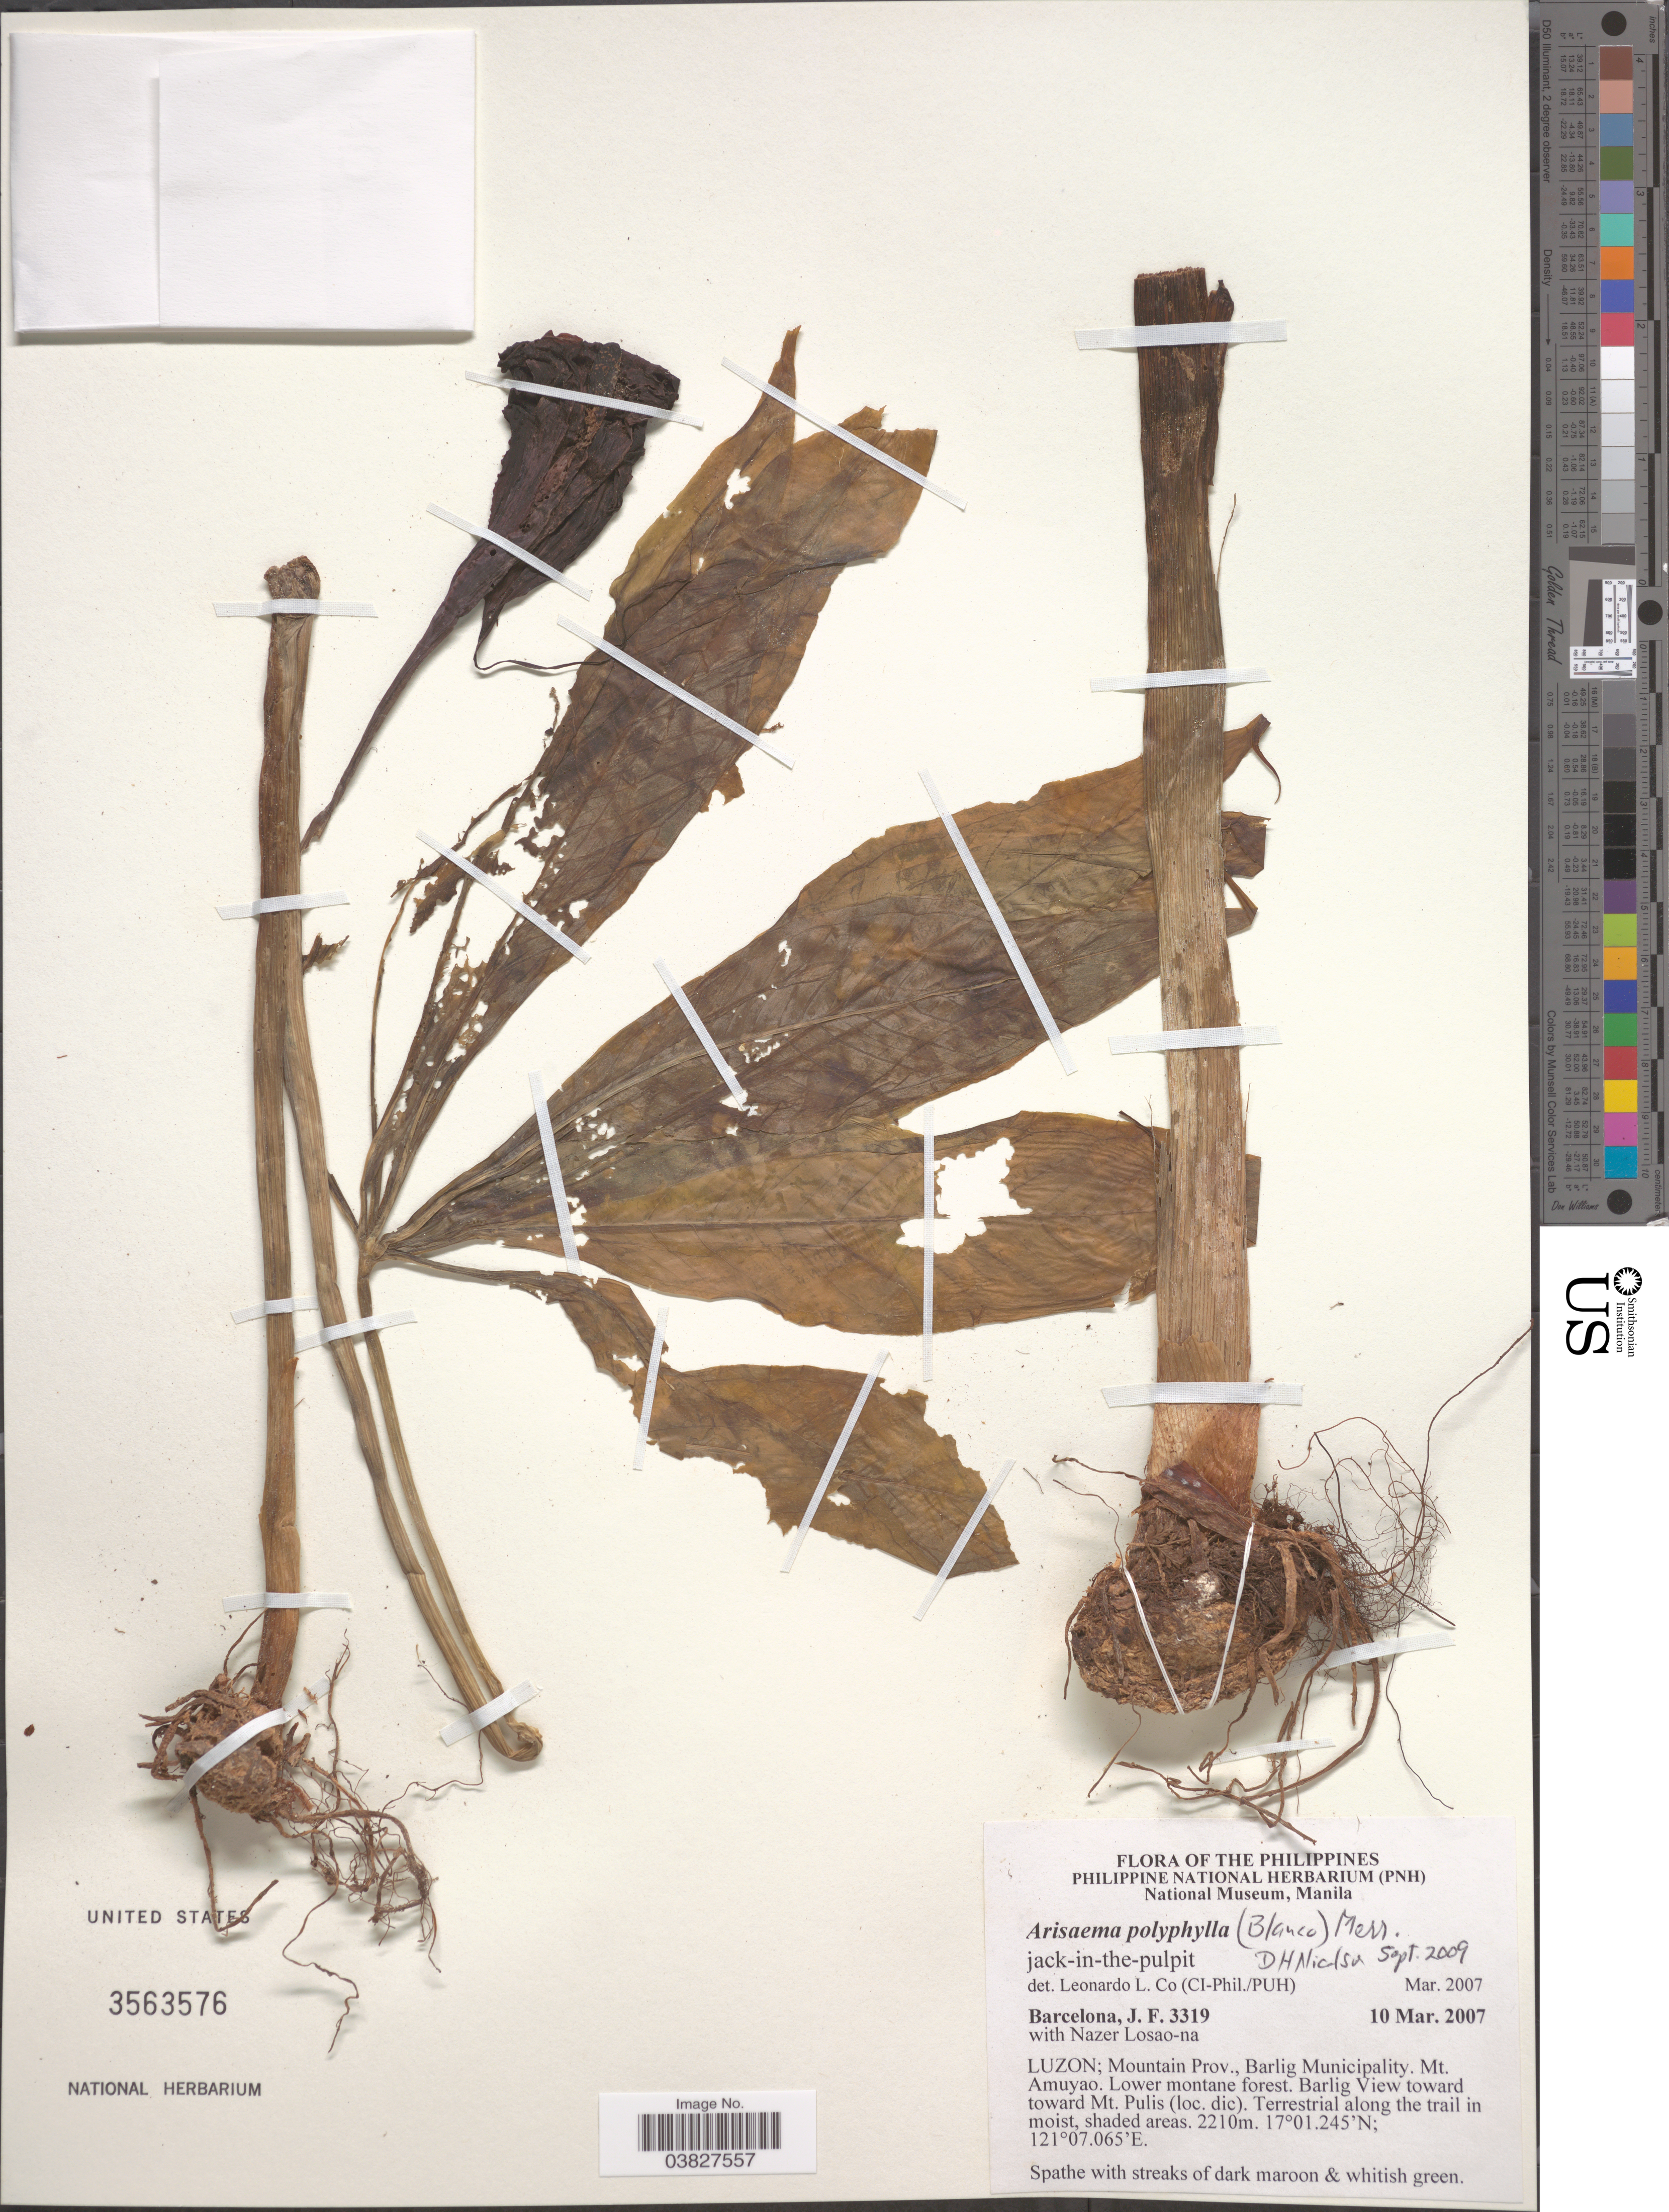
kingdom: Plantae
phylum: Tracheophyta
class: Liliopsida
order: Alismatales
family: Araceae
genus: Arisaema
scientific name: Arisaema polyphyllum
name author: (Blanco) Merr.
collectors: J. F. Barcelona & N. Losao-na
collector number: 3319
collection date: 2007-03-10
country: Philippines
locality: Luzon; Mountain Prov., Barlig Municipality. Mt. Amuyao. Lower montane forest. Barlig View toward toward Mt. Pulis. Terrestrial along the trail in moist, shaded areas.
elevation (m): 2210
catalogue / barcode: US 3563576